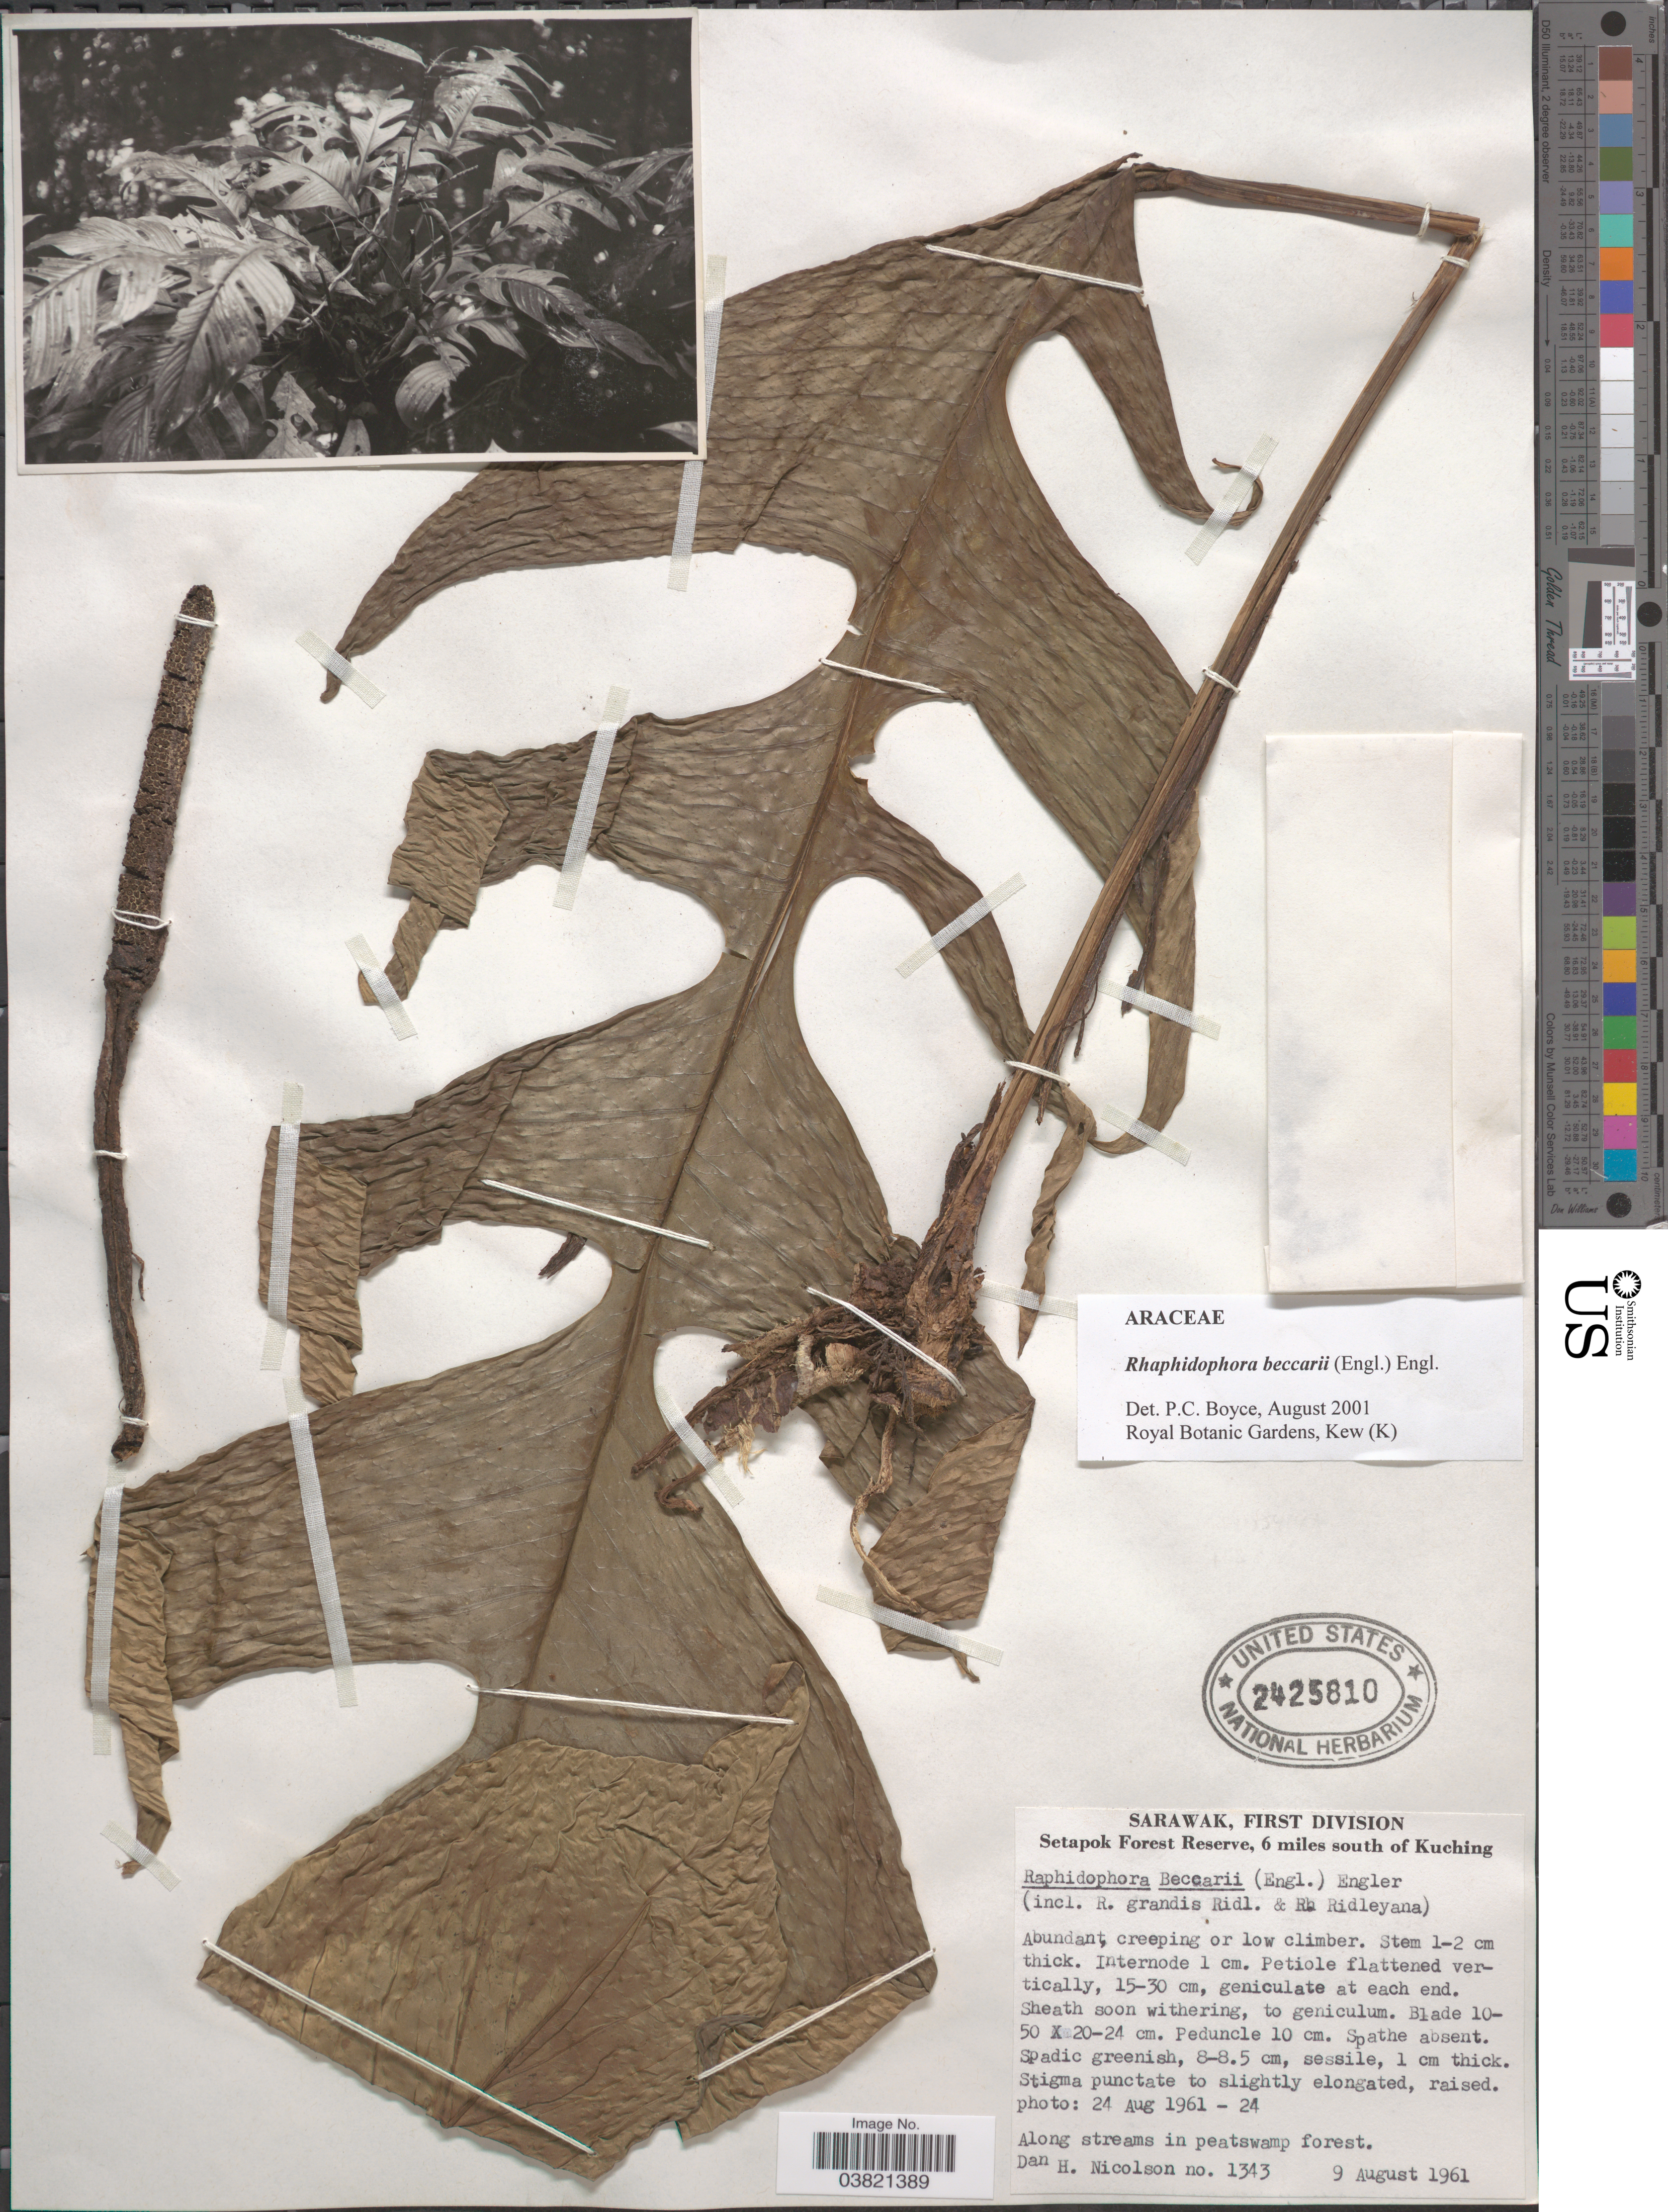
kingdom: Plantae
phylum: Tracheophyta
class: Liliopsida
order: Alismatales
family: Araceae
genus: Rhaphidophora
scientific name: Rhaphidophora beccarii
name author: (Engl.) Engl.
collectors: D. H. Nicolson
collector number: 1343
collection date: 1961-08-09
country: Malaysia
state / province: Sarawak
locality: First Division. Setapok Forest Reserve, 6 miles south of Kuching.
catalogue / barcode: US 2425810